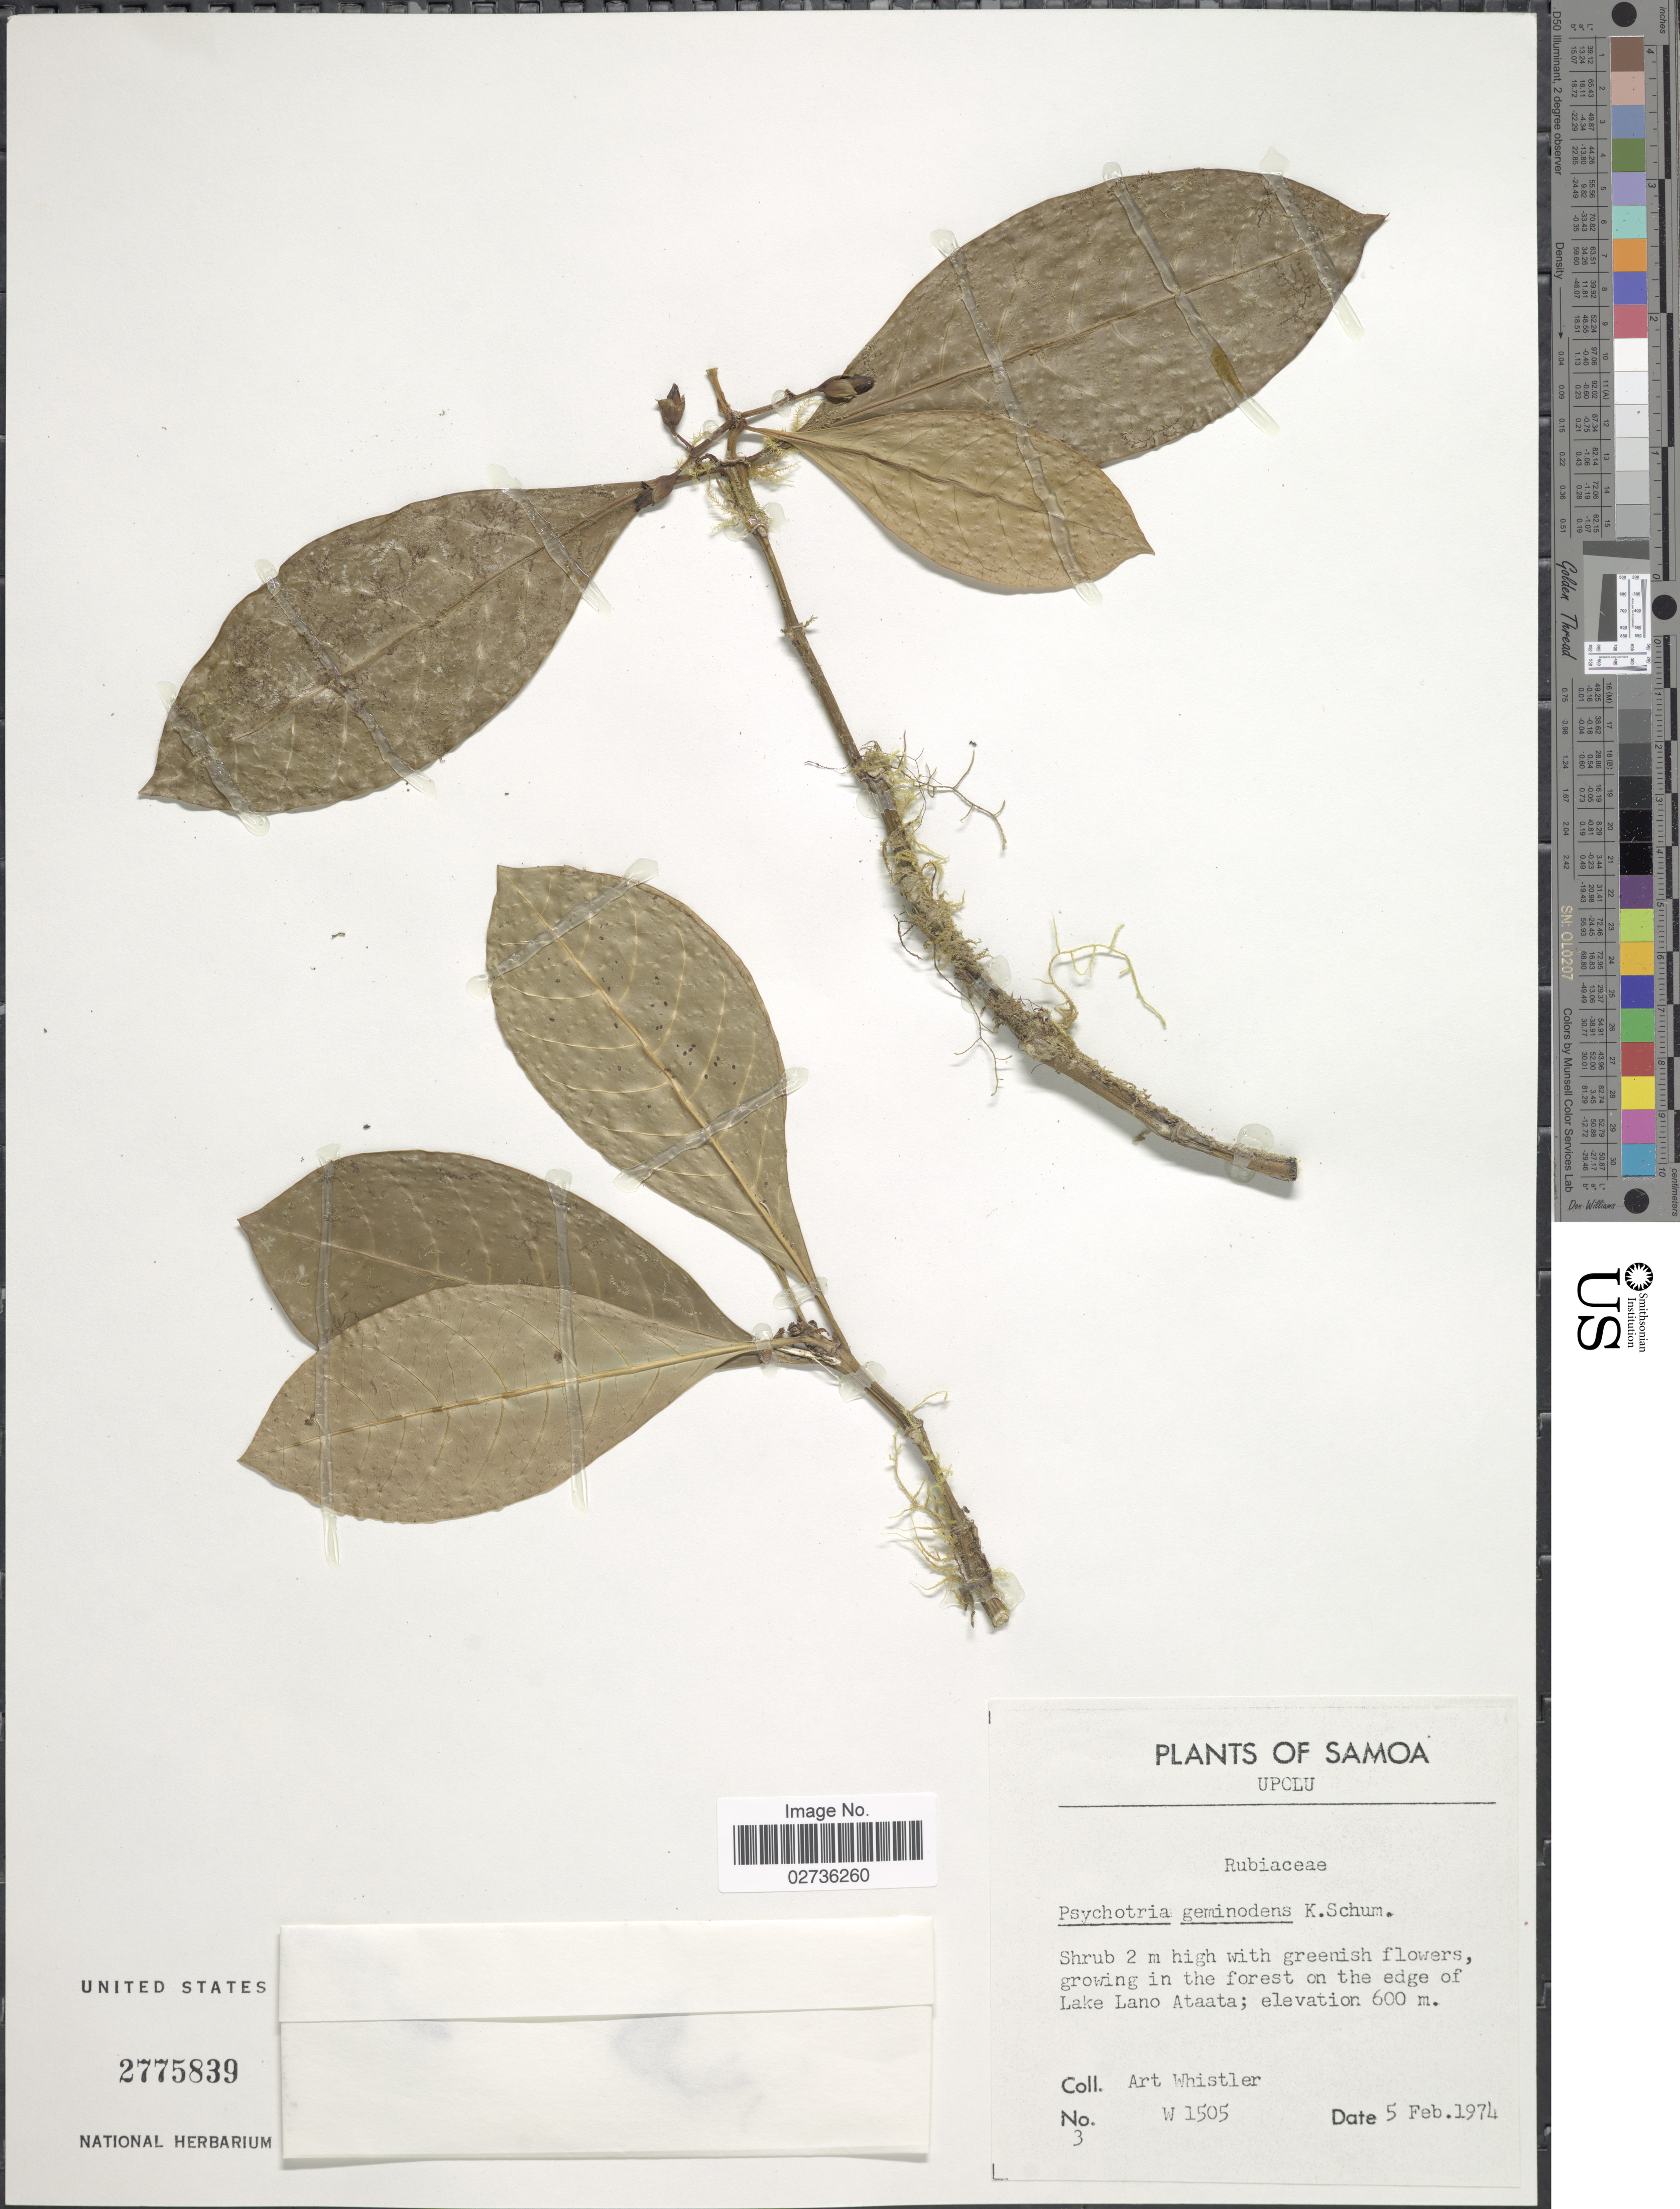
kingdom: Plantae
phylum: Tracheophyta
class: Magnoliopsida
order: Gentianales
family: Rubiaceae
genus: Psychotria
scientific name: Psychotria geminodens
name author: K. Schum.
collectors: A. Whistler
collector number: W 1505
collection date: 1974-02-05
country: Samoa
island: Upolu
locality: Upolu. Growing in the forest on the edge of Lake Lano Ataata.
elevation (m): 600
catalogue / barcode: US 2775839